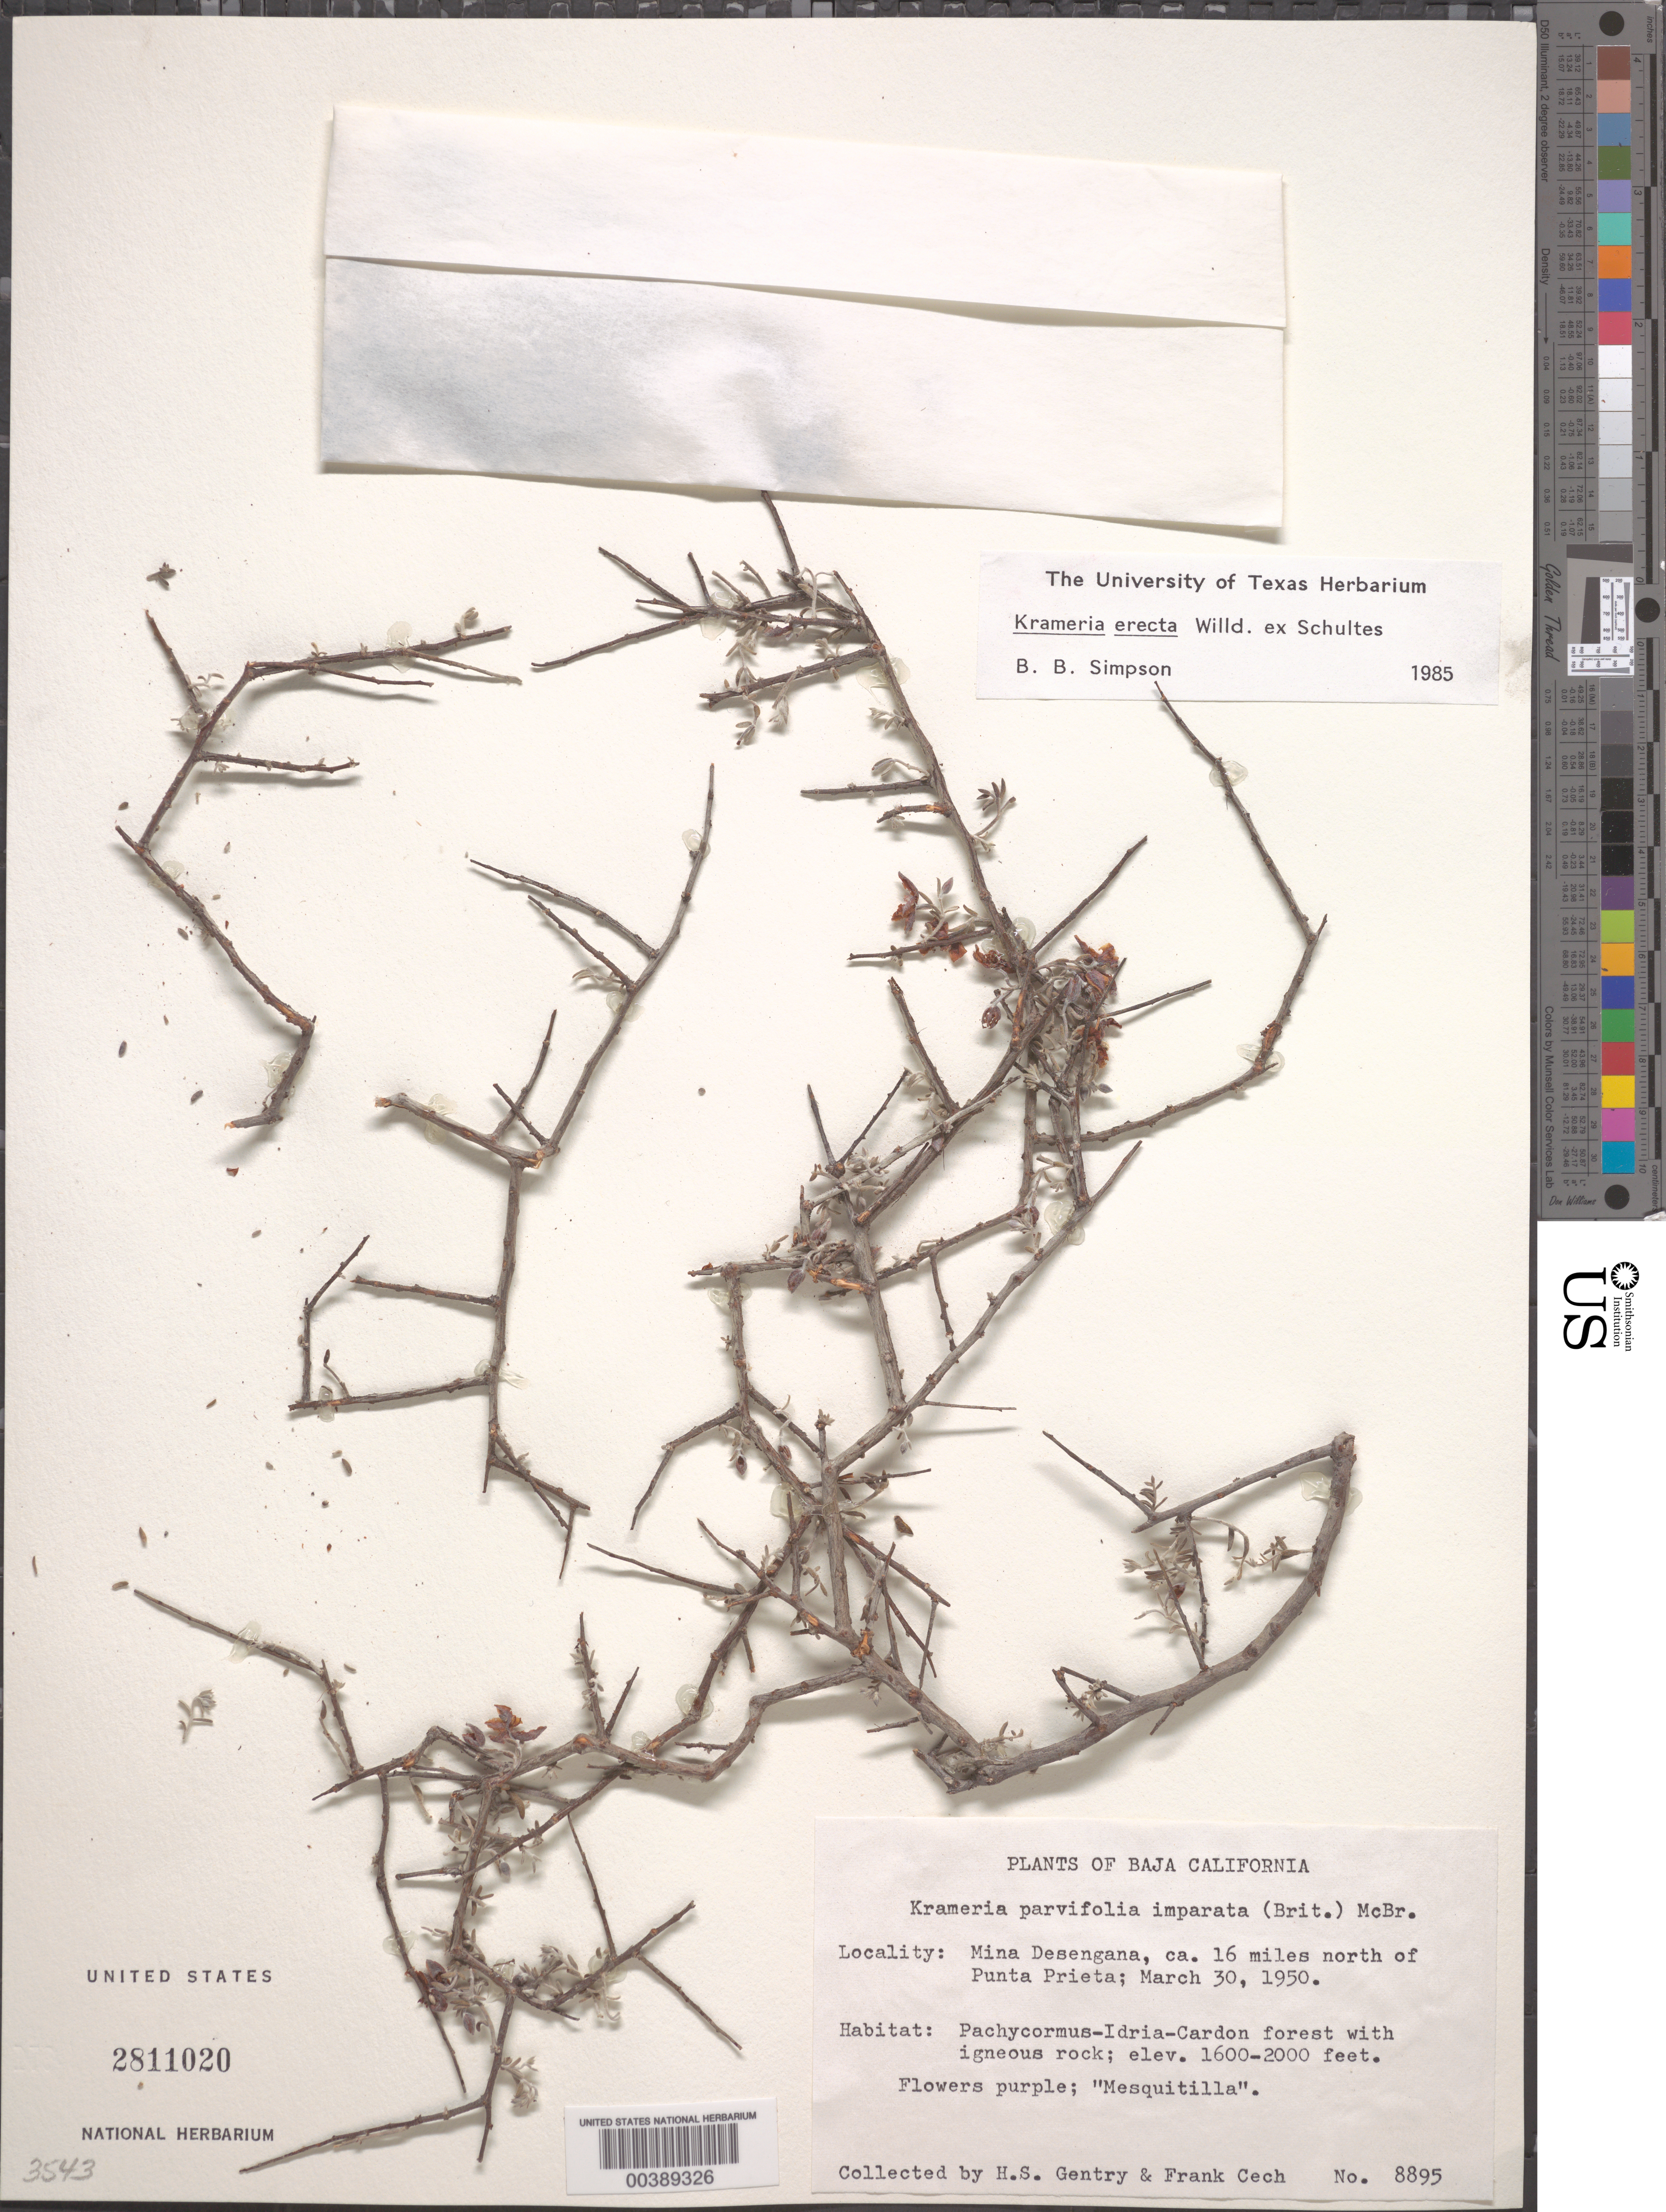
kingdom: Plantae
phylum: Tracheophyta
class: Magnoliopsida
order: Zygophyllales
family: Krameriaceae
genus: Krameria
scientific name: Krameria erecta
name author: Willd. ex Schult.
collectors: H. S. Gentry & F. Cech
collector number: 8895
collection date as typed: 30 Mar 1950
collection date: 1950-03-30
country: Mexico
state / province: Baja California Norte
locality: Mina Desengana, ca 16 mi N of Punta Prieta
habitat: Forest with igneous rock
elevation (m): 488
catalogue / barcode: US 2811020